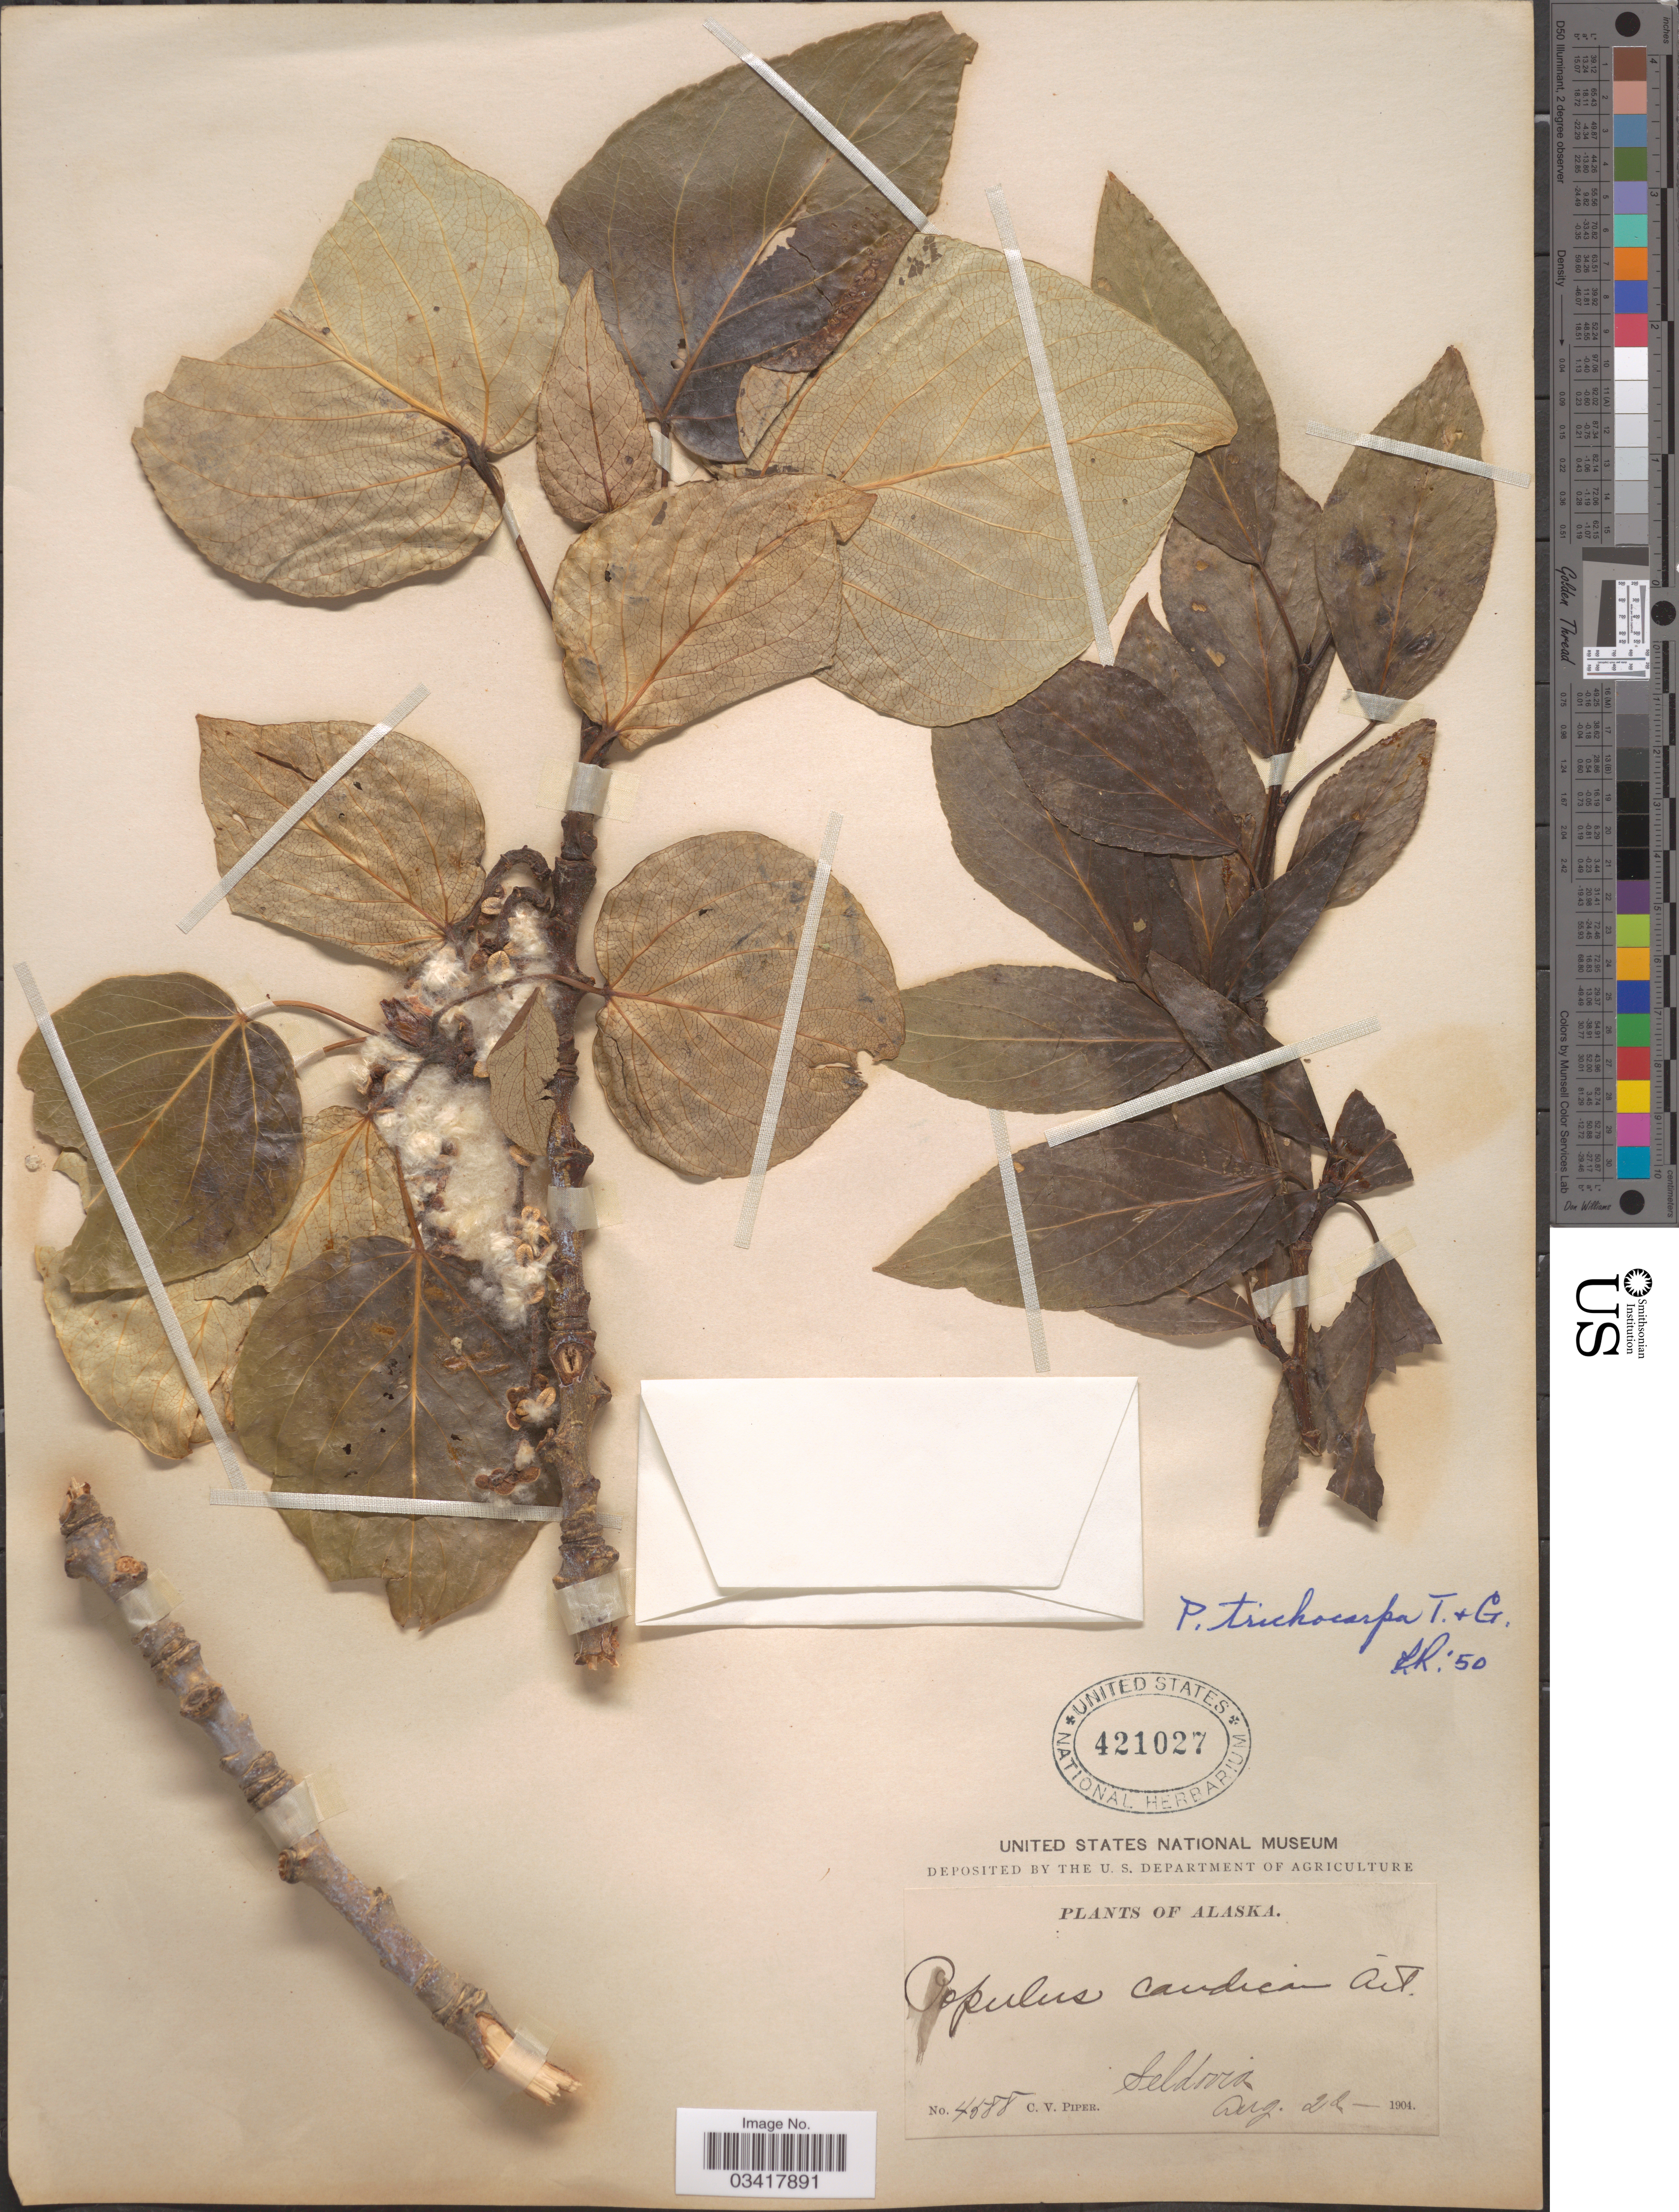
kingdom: Plantae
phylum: Tracheophyta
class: Magnoliopsida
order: Malpighiales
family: Salicaceae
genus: Populus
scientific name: Populus trichocarpa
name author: Torr. & A. Gray ex W. Hook.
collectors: C. V. Piper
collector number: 4588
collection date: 1904-08-22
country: United States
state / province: Alaska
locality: Seldovia.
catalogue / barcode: US 421027